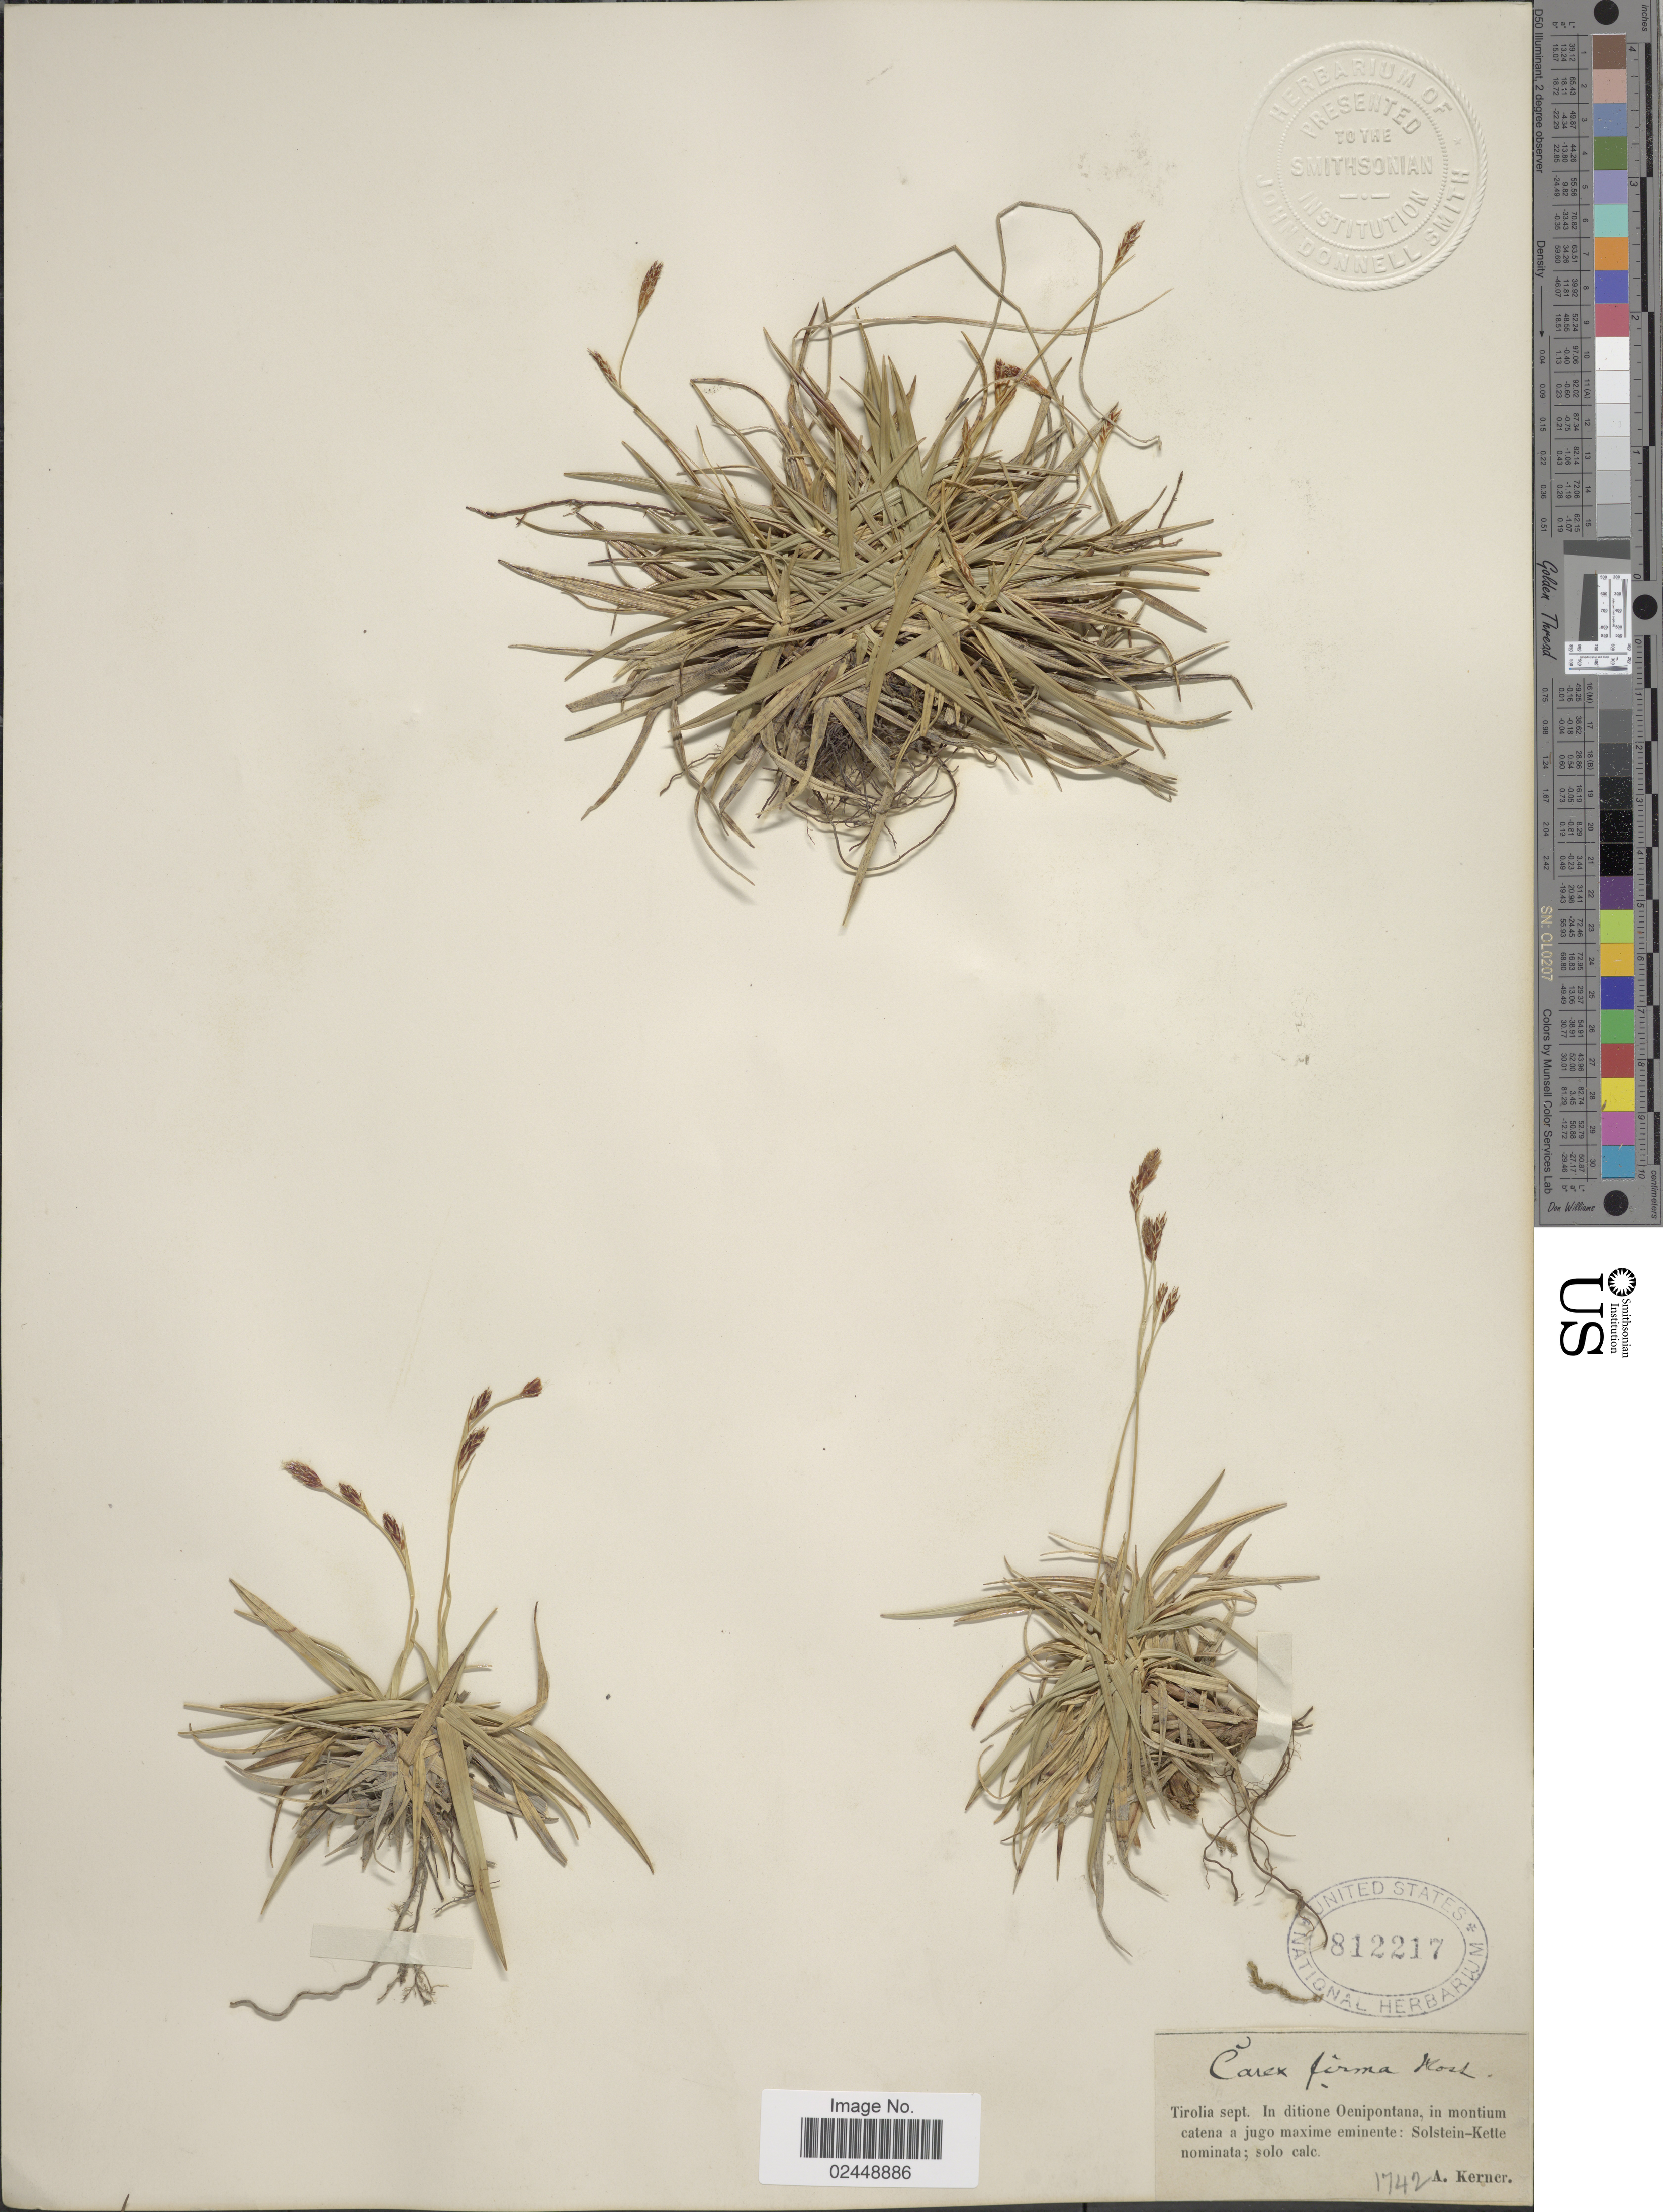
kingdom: Plantae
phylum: Tracheophyta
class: Liliopsida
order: Poales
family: Cyperaceae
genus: Carex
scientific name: Carex firma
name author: Host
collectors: A. Kerner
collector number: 1742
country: Austria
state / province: Tirol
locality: Tirolia sept. in ditione Oenipontana, in montium catena a jugo maxime eminente: Solstein-Kette nominata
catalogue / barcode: US 812217